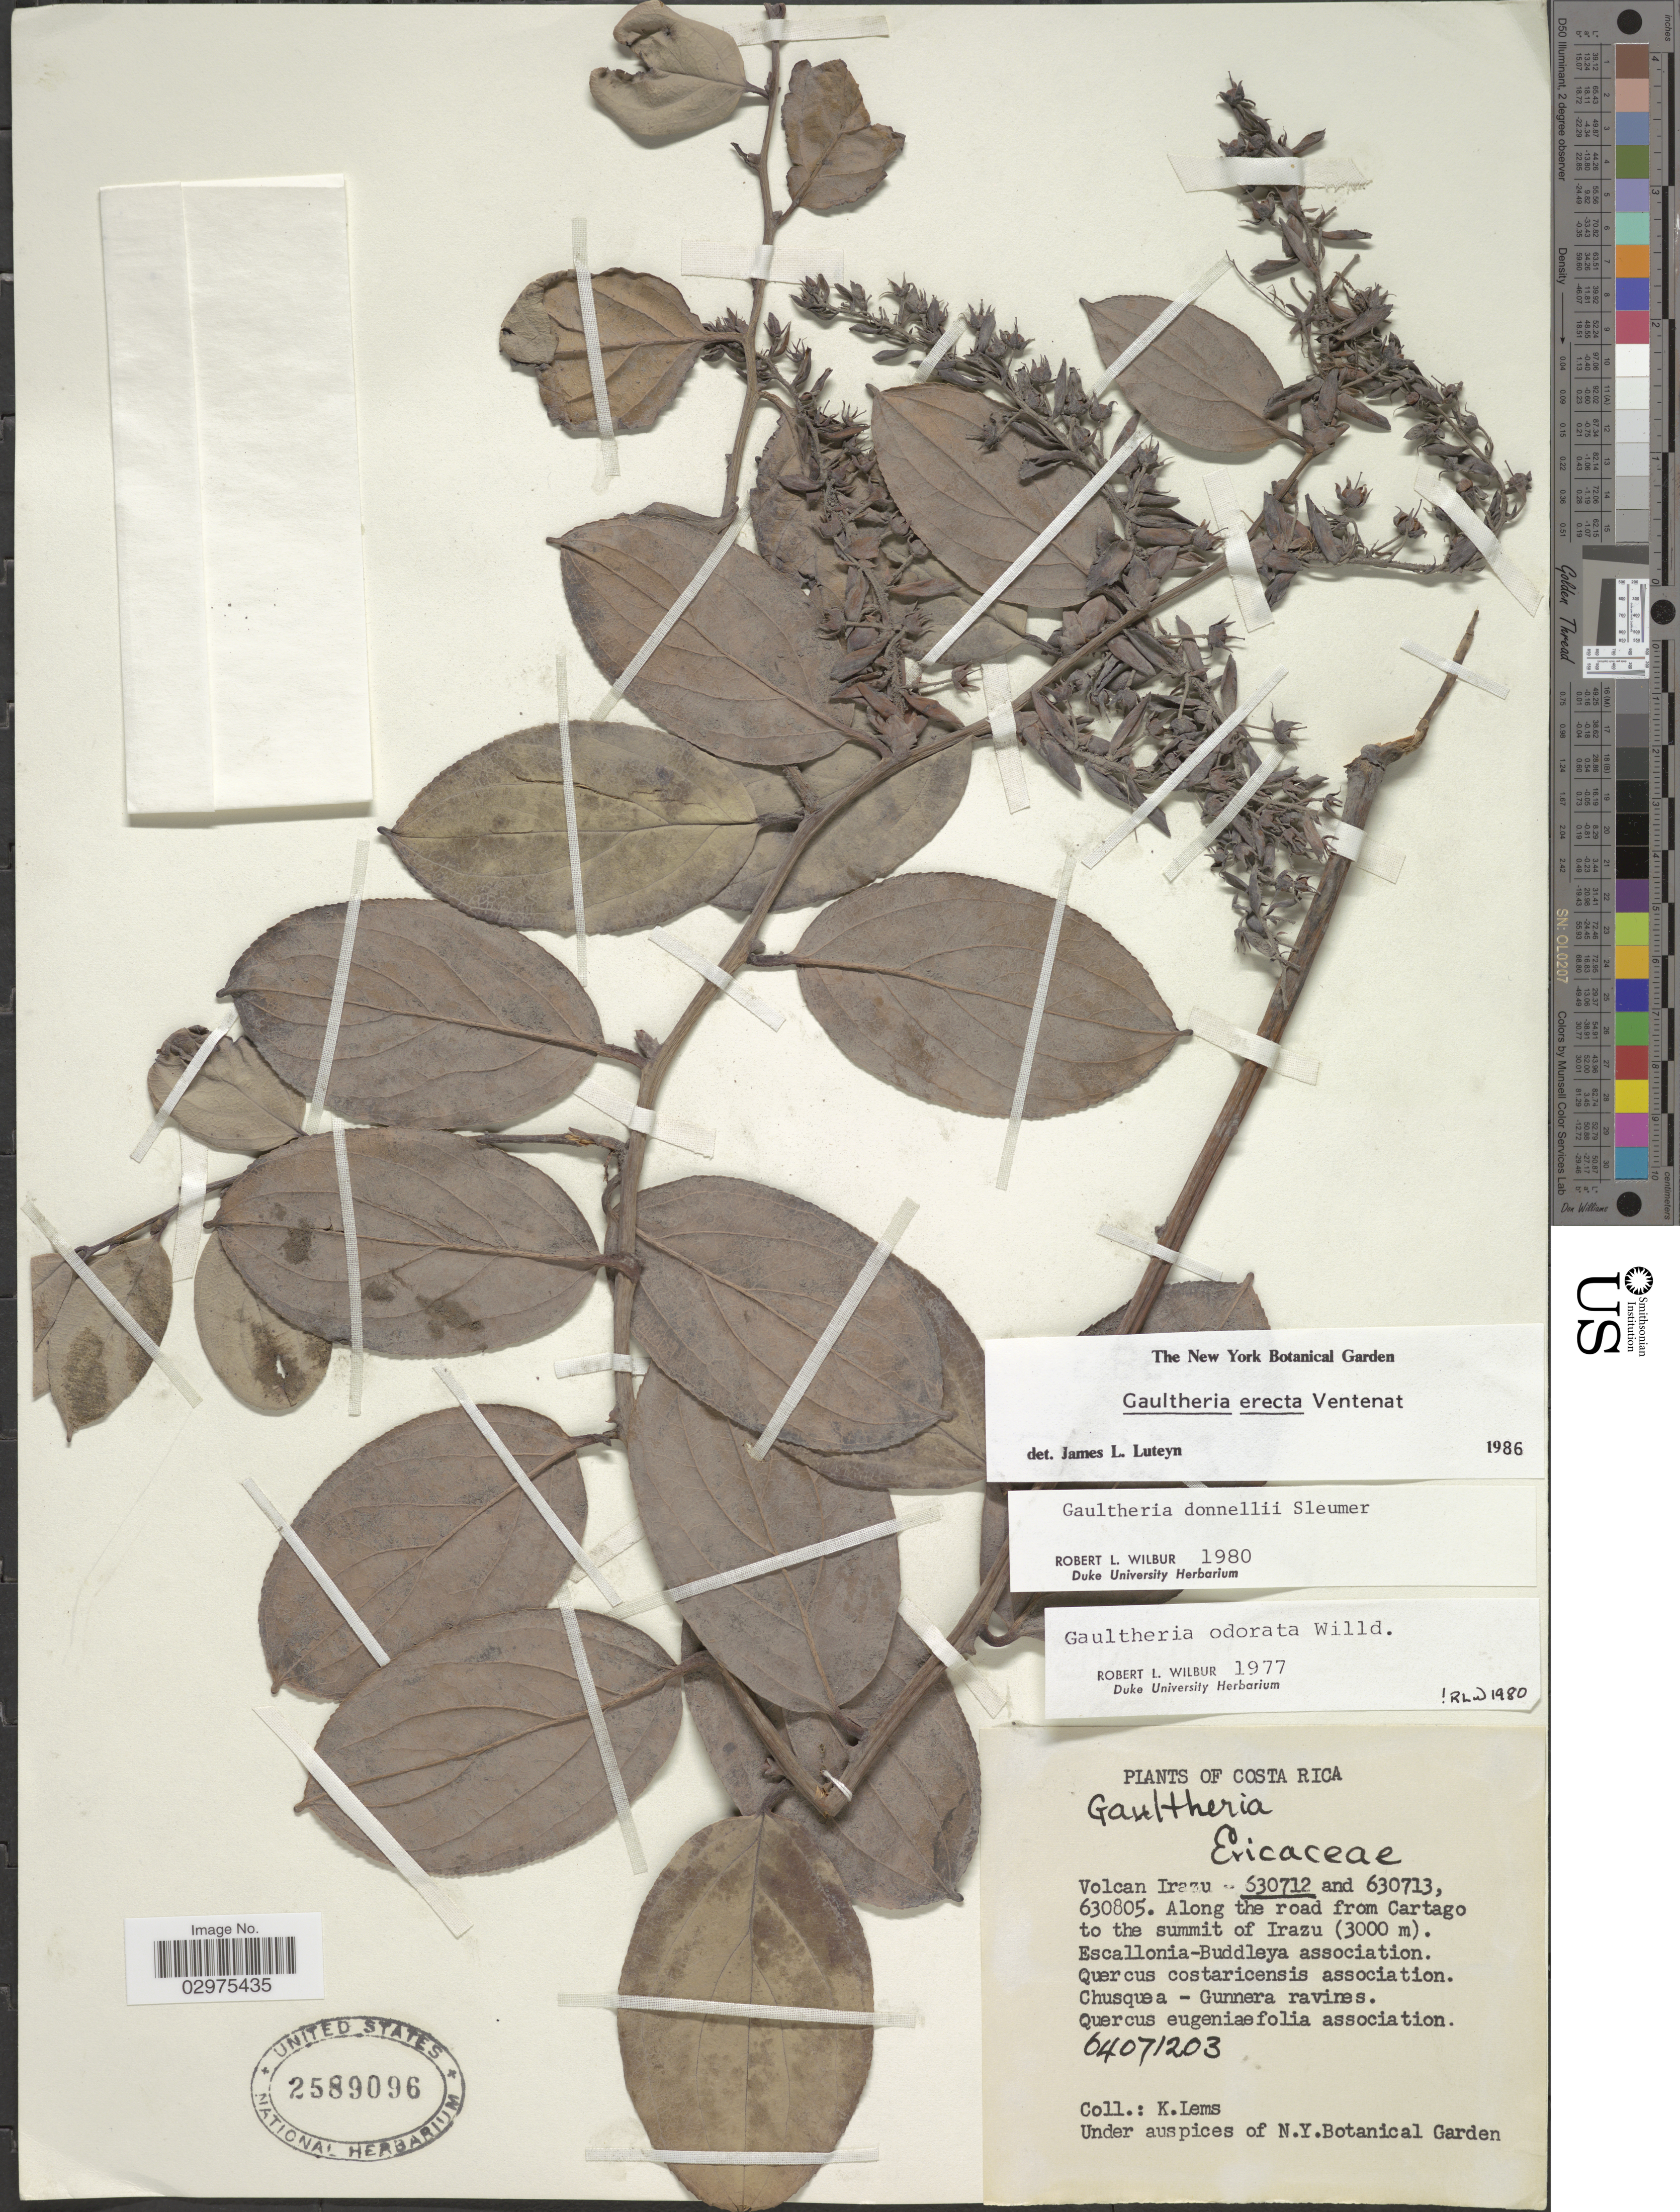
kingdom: Plantae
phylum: Tracheophyta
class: Magnoliopsida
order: Ericales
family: Ericaceae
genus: Gaultheria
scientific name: Gaultheria erecta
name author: Vent.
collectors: K. Lems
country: Costa Rica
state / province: Cartago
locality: Volcan Irazu. Along the road from Cartago to the summit of Irazu.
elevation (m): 3000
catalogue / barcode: US 2589096